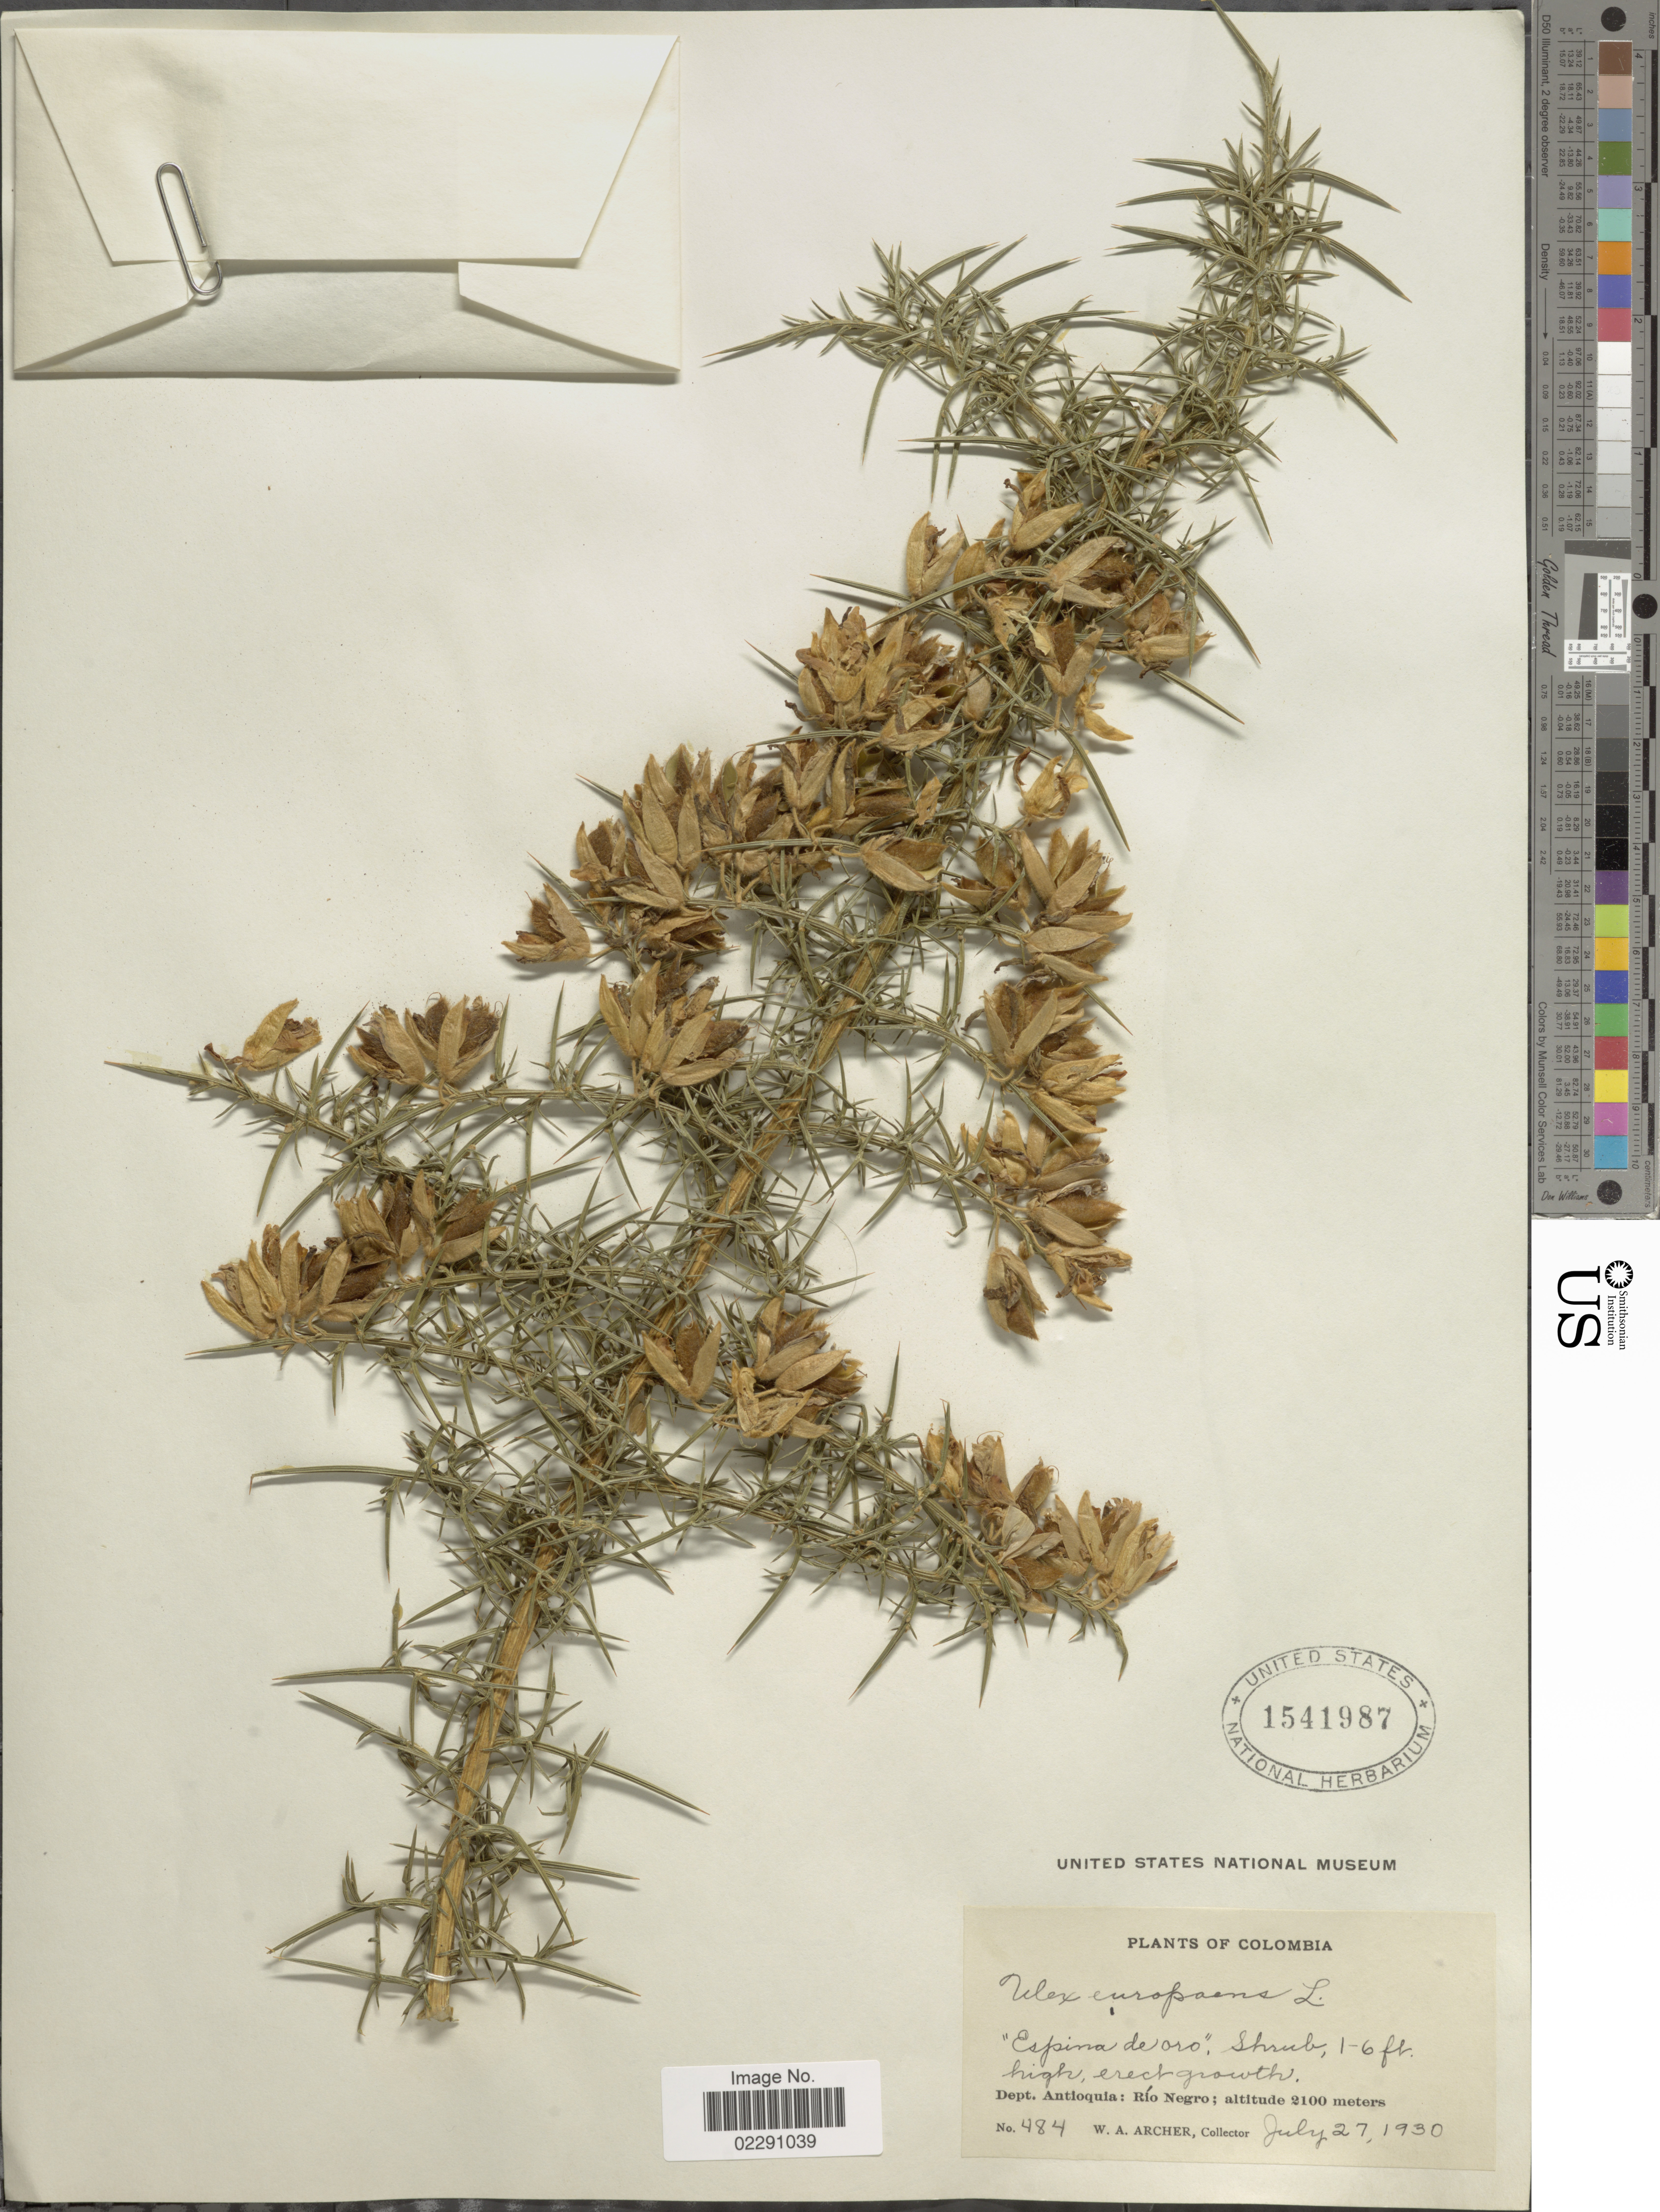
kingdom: Plantae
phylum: Tracheophyta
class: Magnoliopsida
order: Fabales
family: Fabaceae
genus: Ulex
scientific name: Ulex europaeus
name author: L.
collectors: W. A. Archer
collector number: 484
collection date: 1930-07-27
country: Colombia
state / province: Antioquia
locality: Rio Negro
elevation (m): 2100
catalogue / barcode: US 1541987